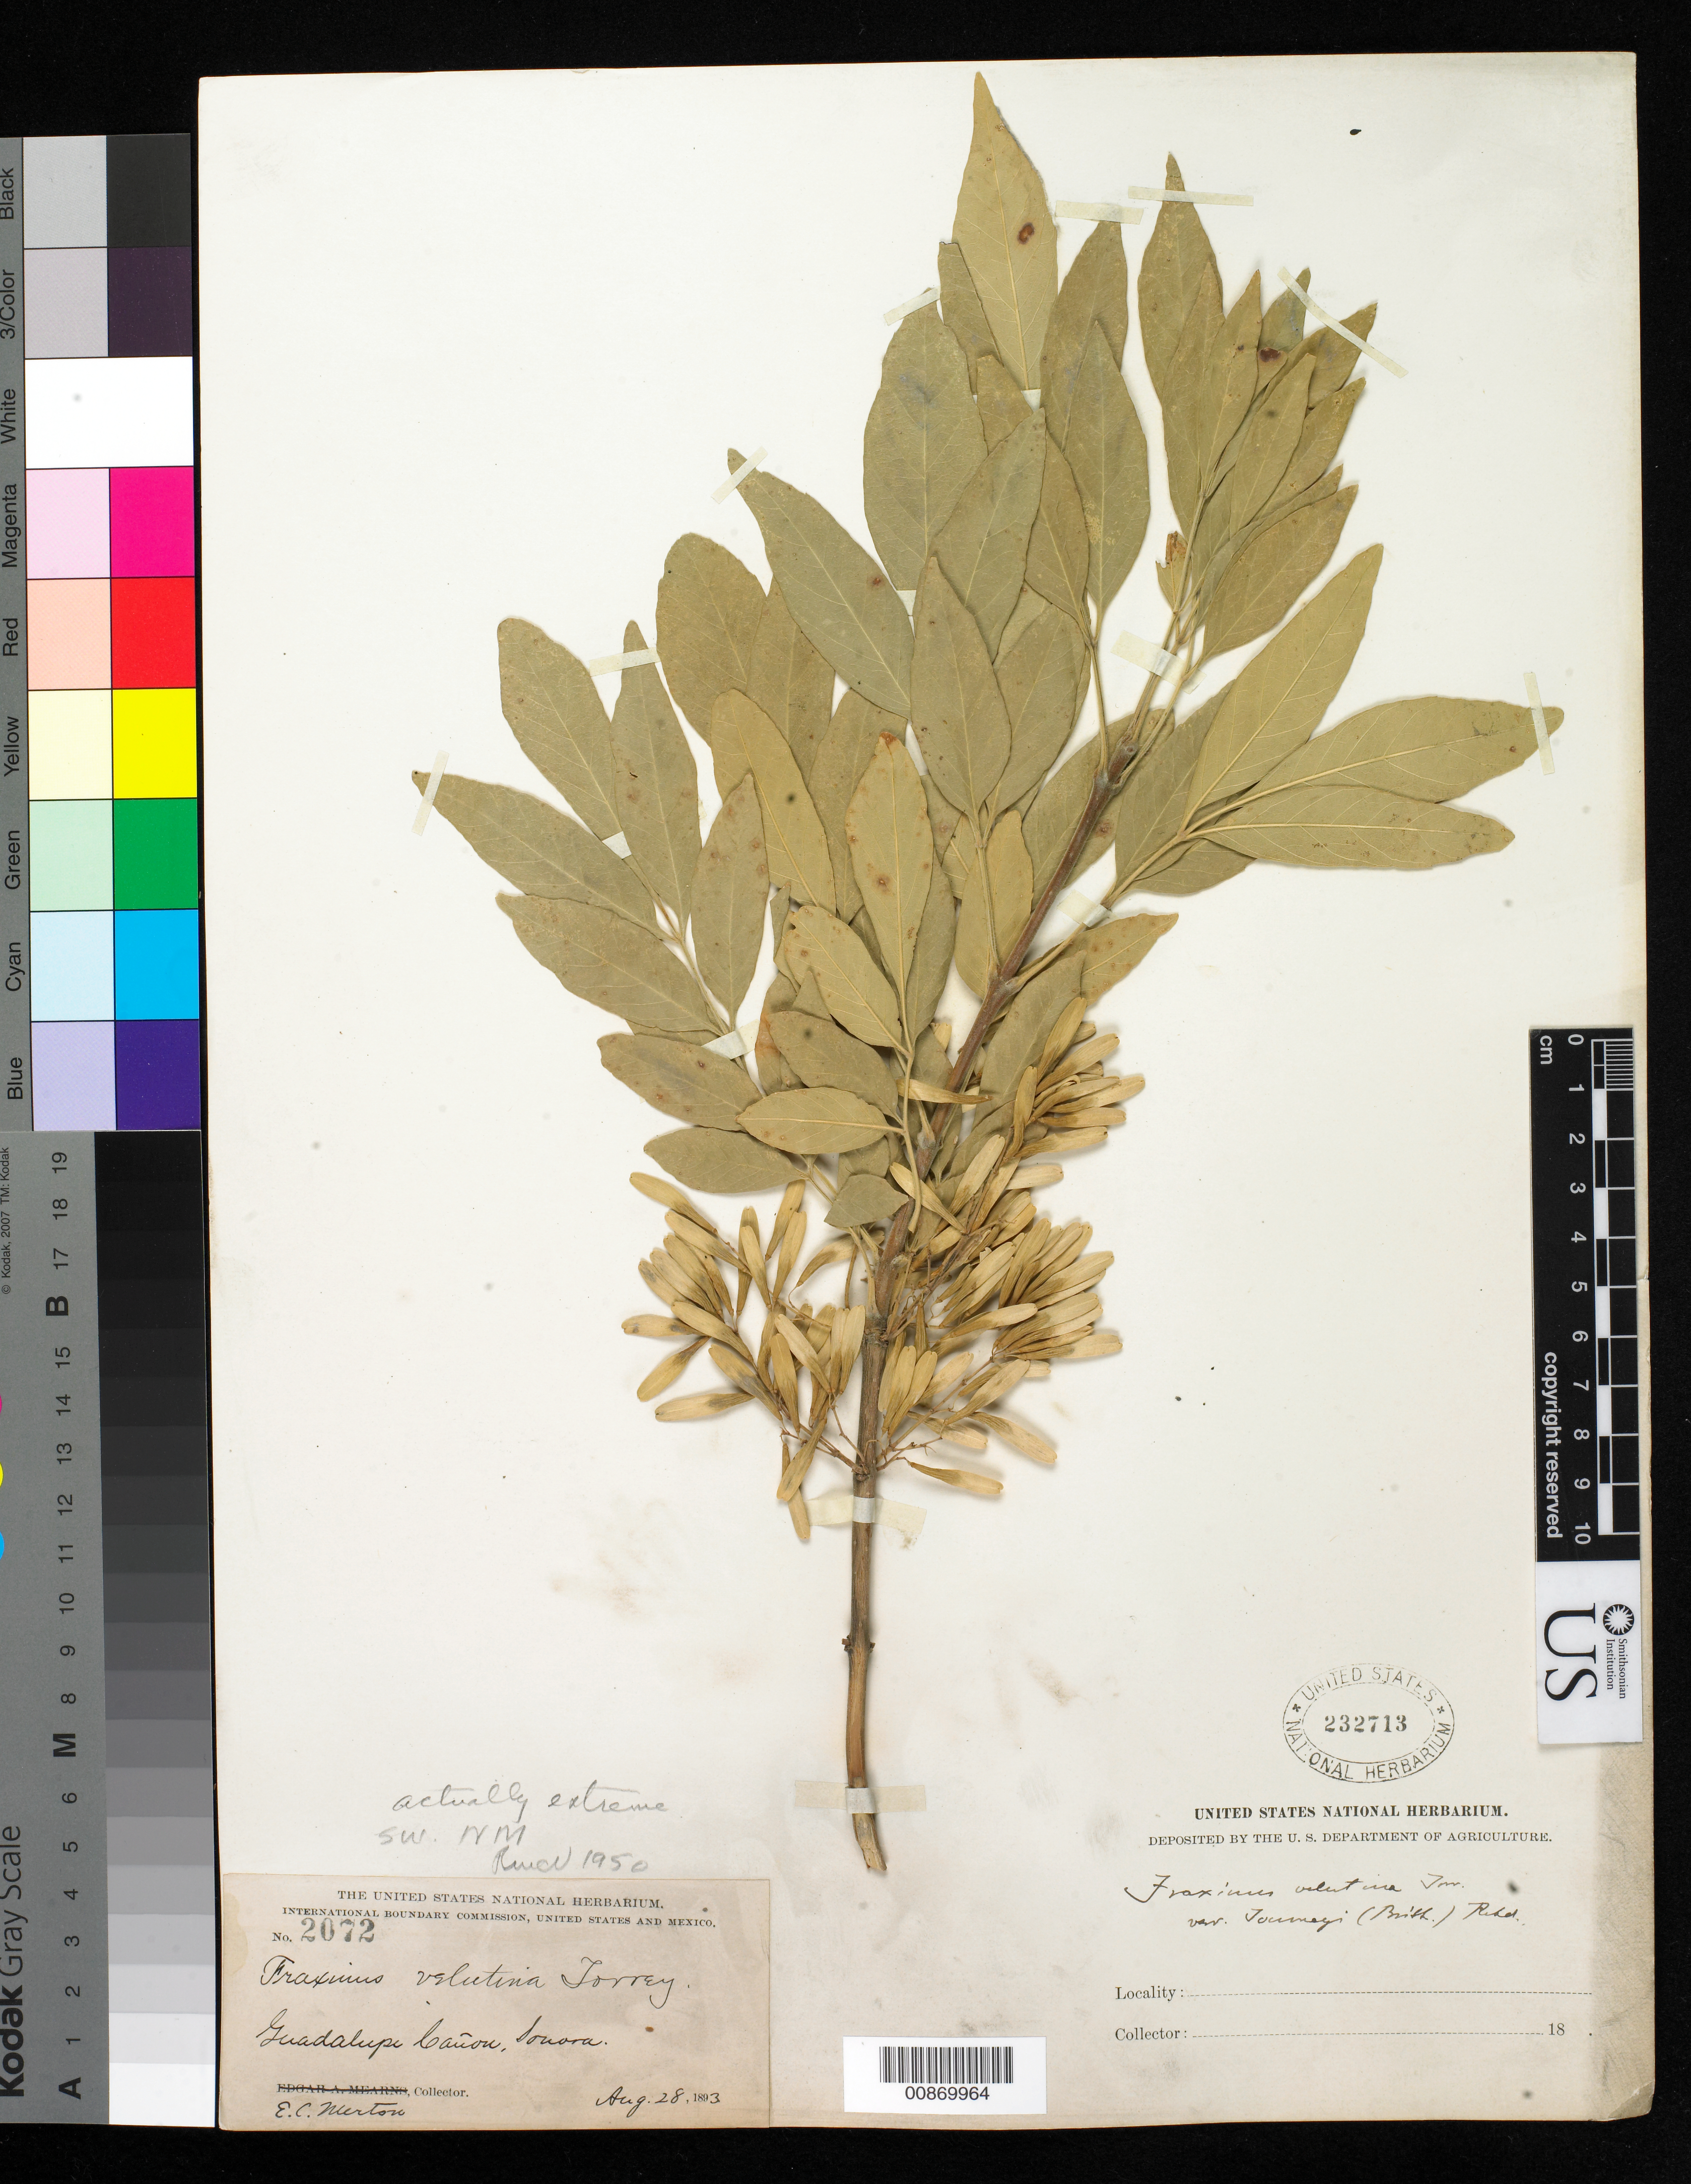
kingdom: Plantae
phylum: Tracheophyta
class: Magnoliopsida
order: Lamiales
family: Oleaceae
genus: Fraxinus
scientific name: Fraxinus velutina var. toumeyi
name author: (Britton) Rehder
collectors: E. Merton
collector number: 2072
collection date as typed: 28 Aug 1893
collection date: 1893-08-28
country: Mexico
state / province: Sonora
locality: Guadalupe Cañon, Sonora.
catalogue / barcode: US 232713